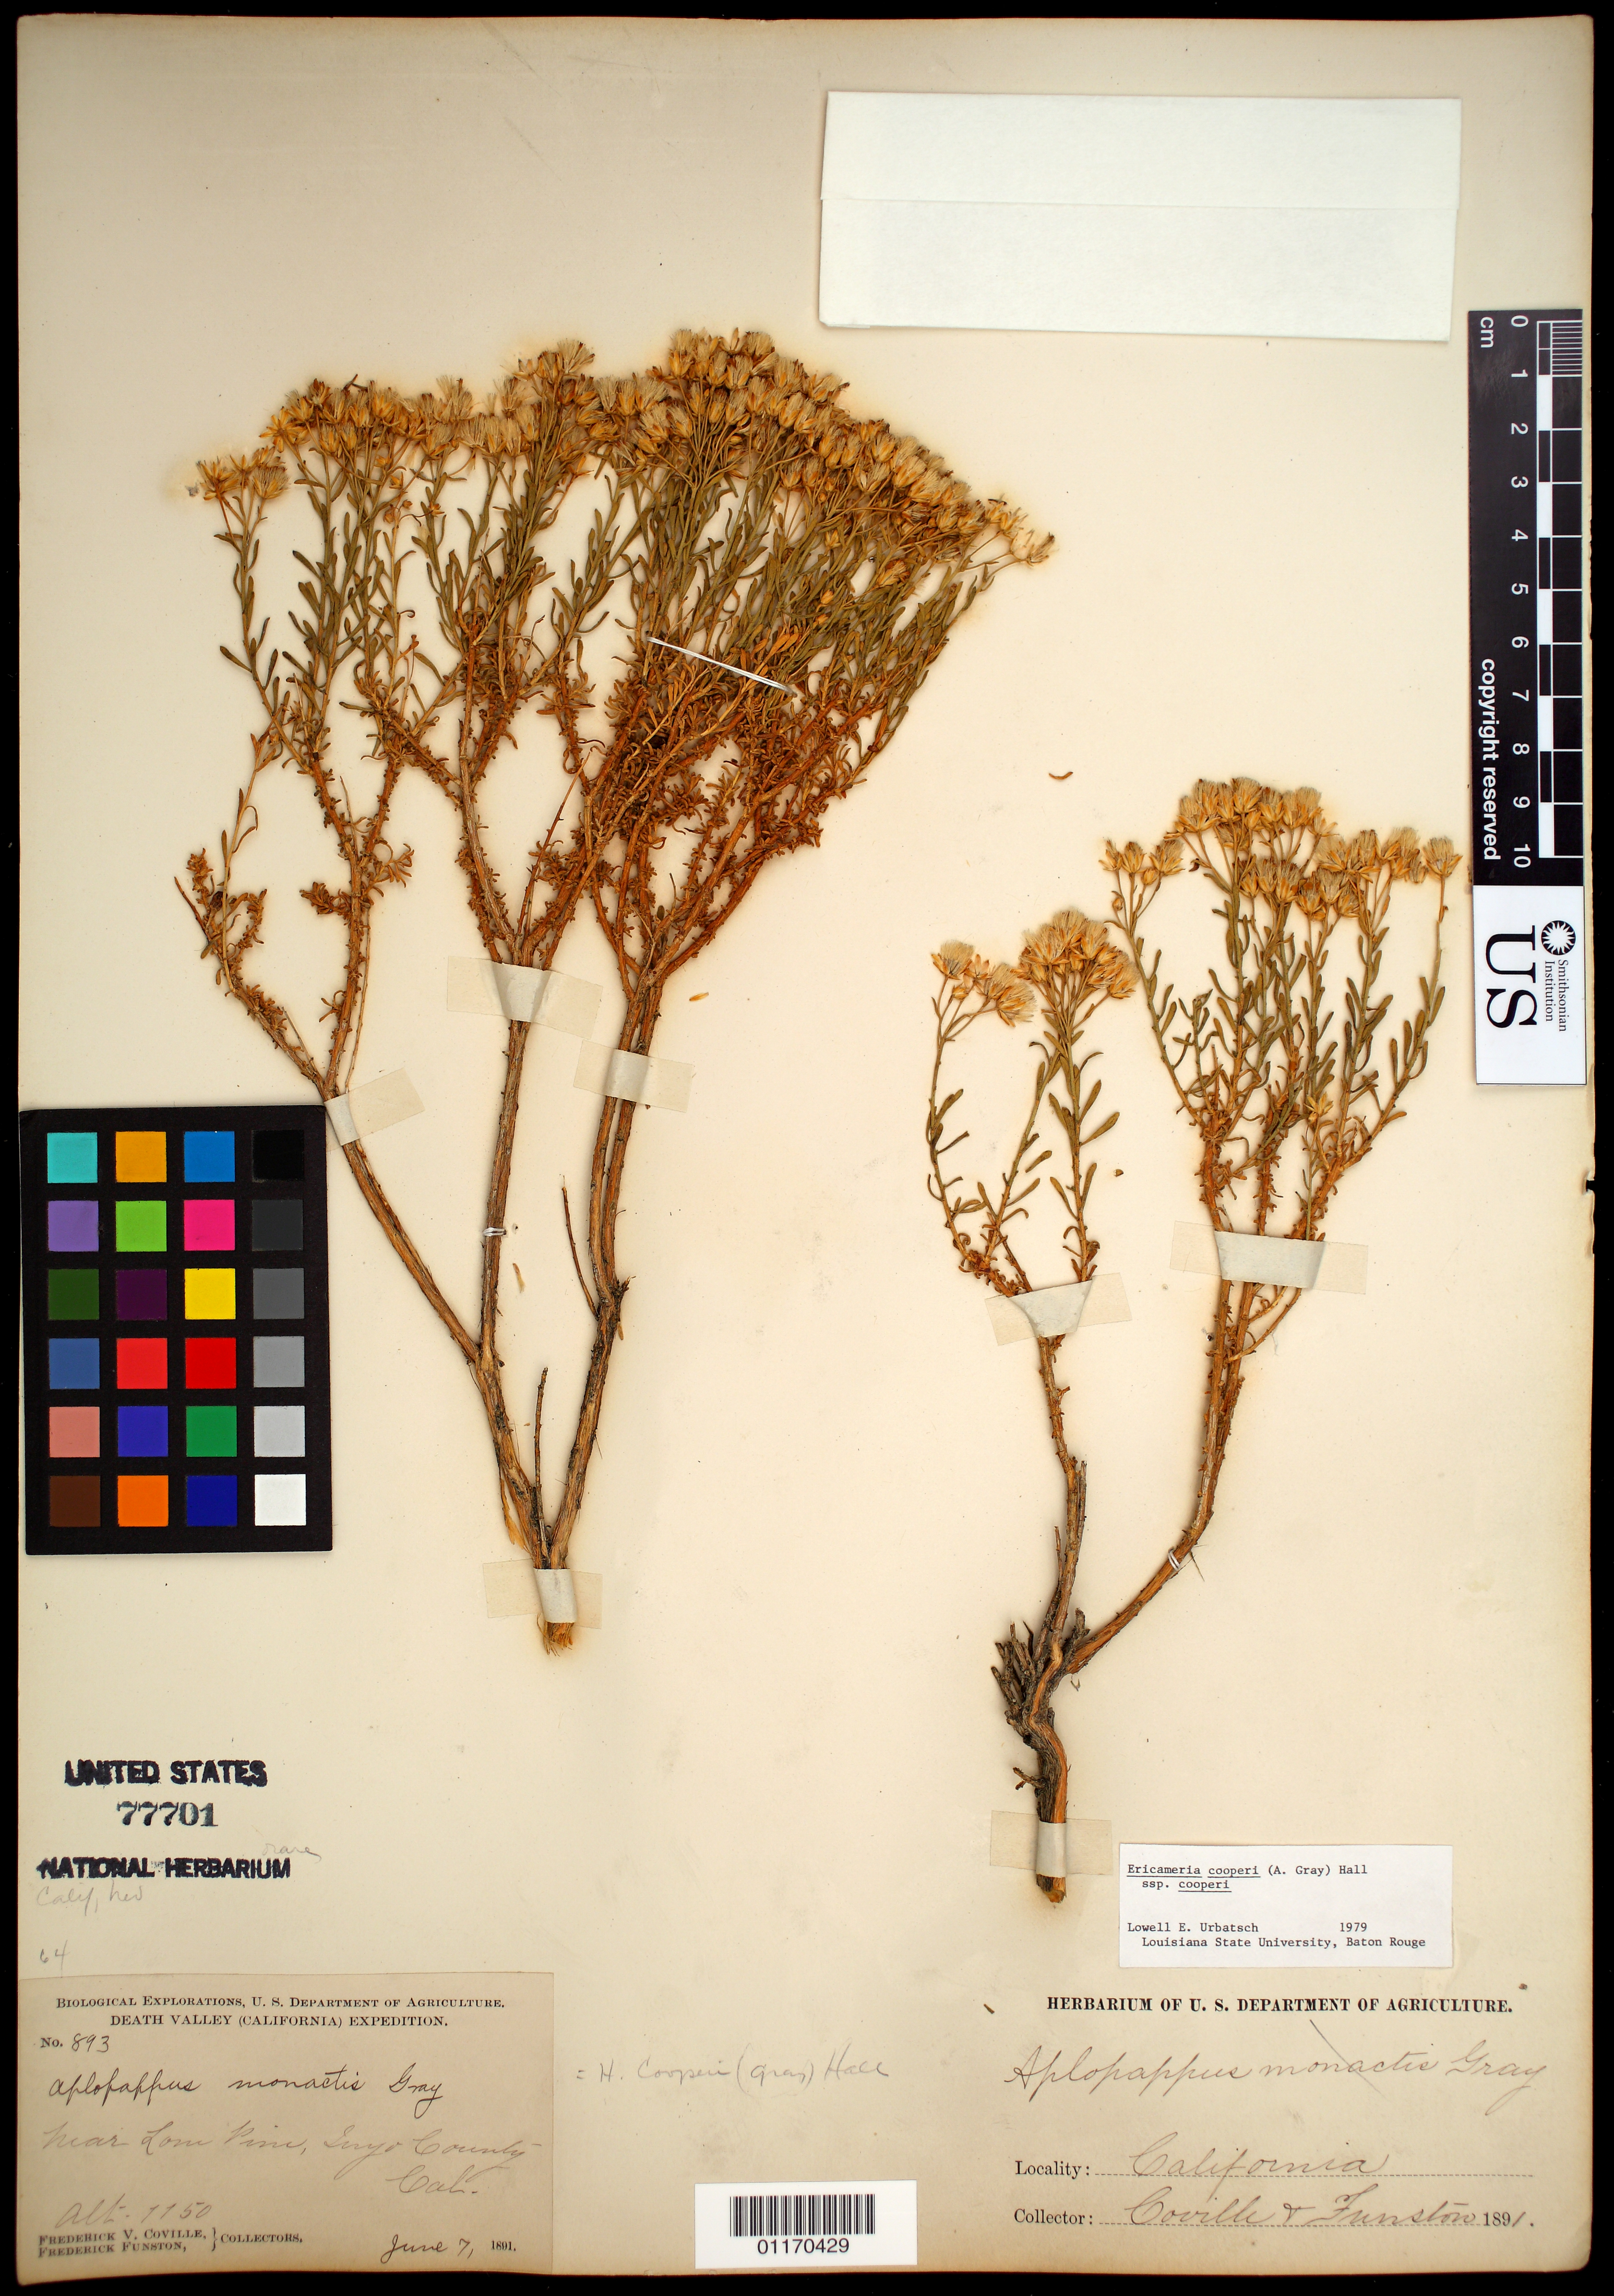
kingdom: Plantae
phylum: Tracheophyta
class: Magnoliopsida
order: Asterales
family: Asteraceae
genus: Ericameria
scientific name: Ericameria cooperi var. cooperi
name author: (A. Gray) Hall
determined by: Urbatsch, L. E., (TEX), University of Texas Austin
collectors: F. V. Coville & F. Funston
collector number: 893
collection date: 1891-06-07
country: United States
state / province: California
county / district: Inyo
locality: near Lone Pine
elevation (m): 1150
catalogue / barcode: US 77701